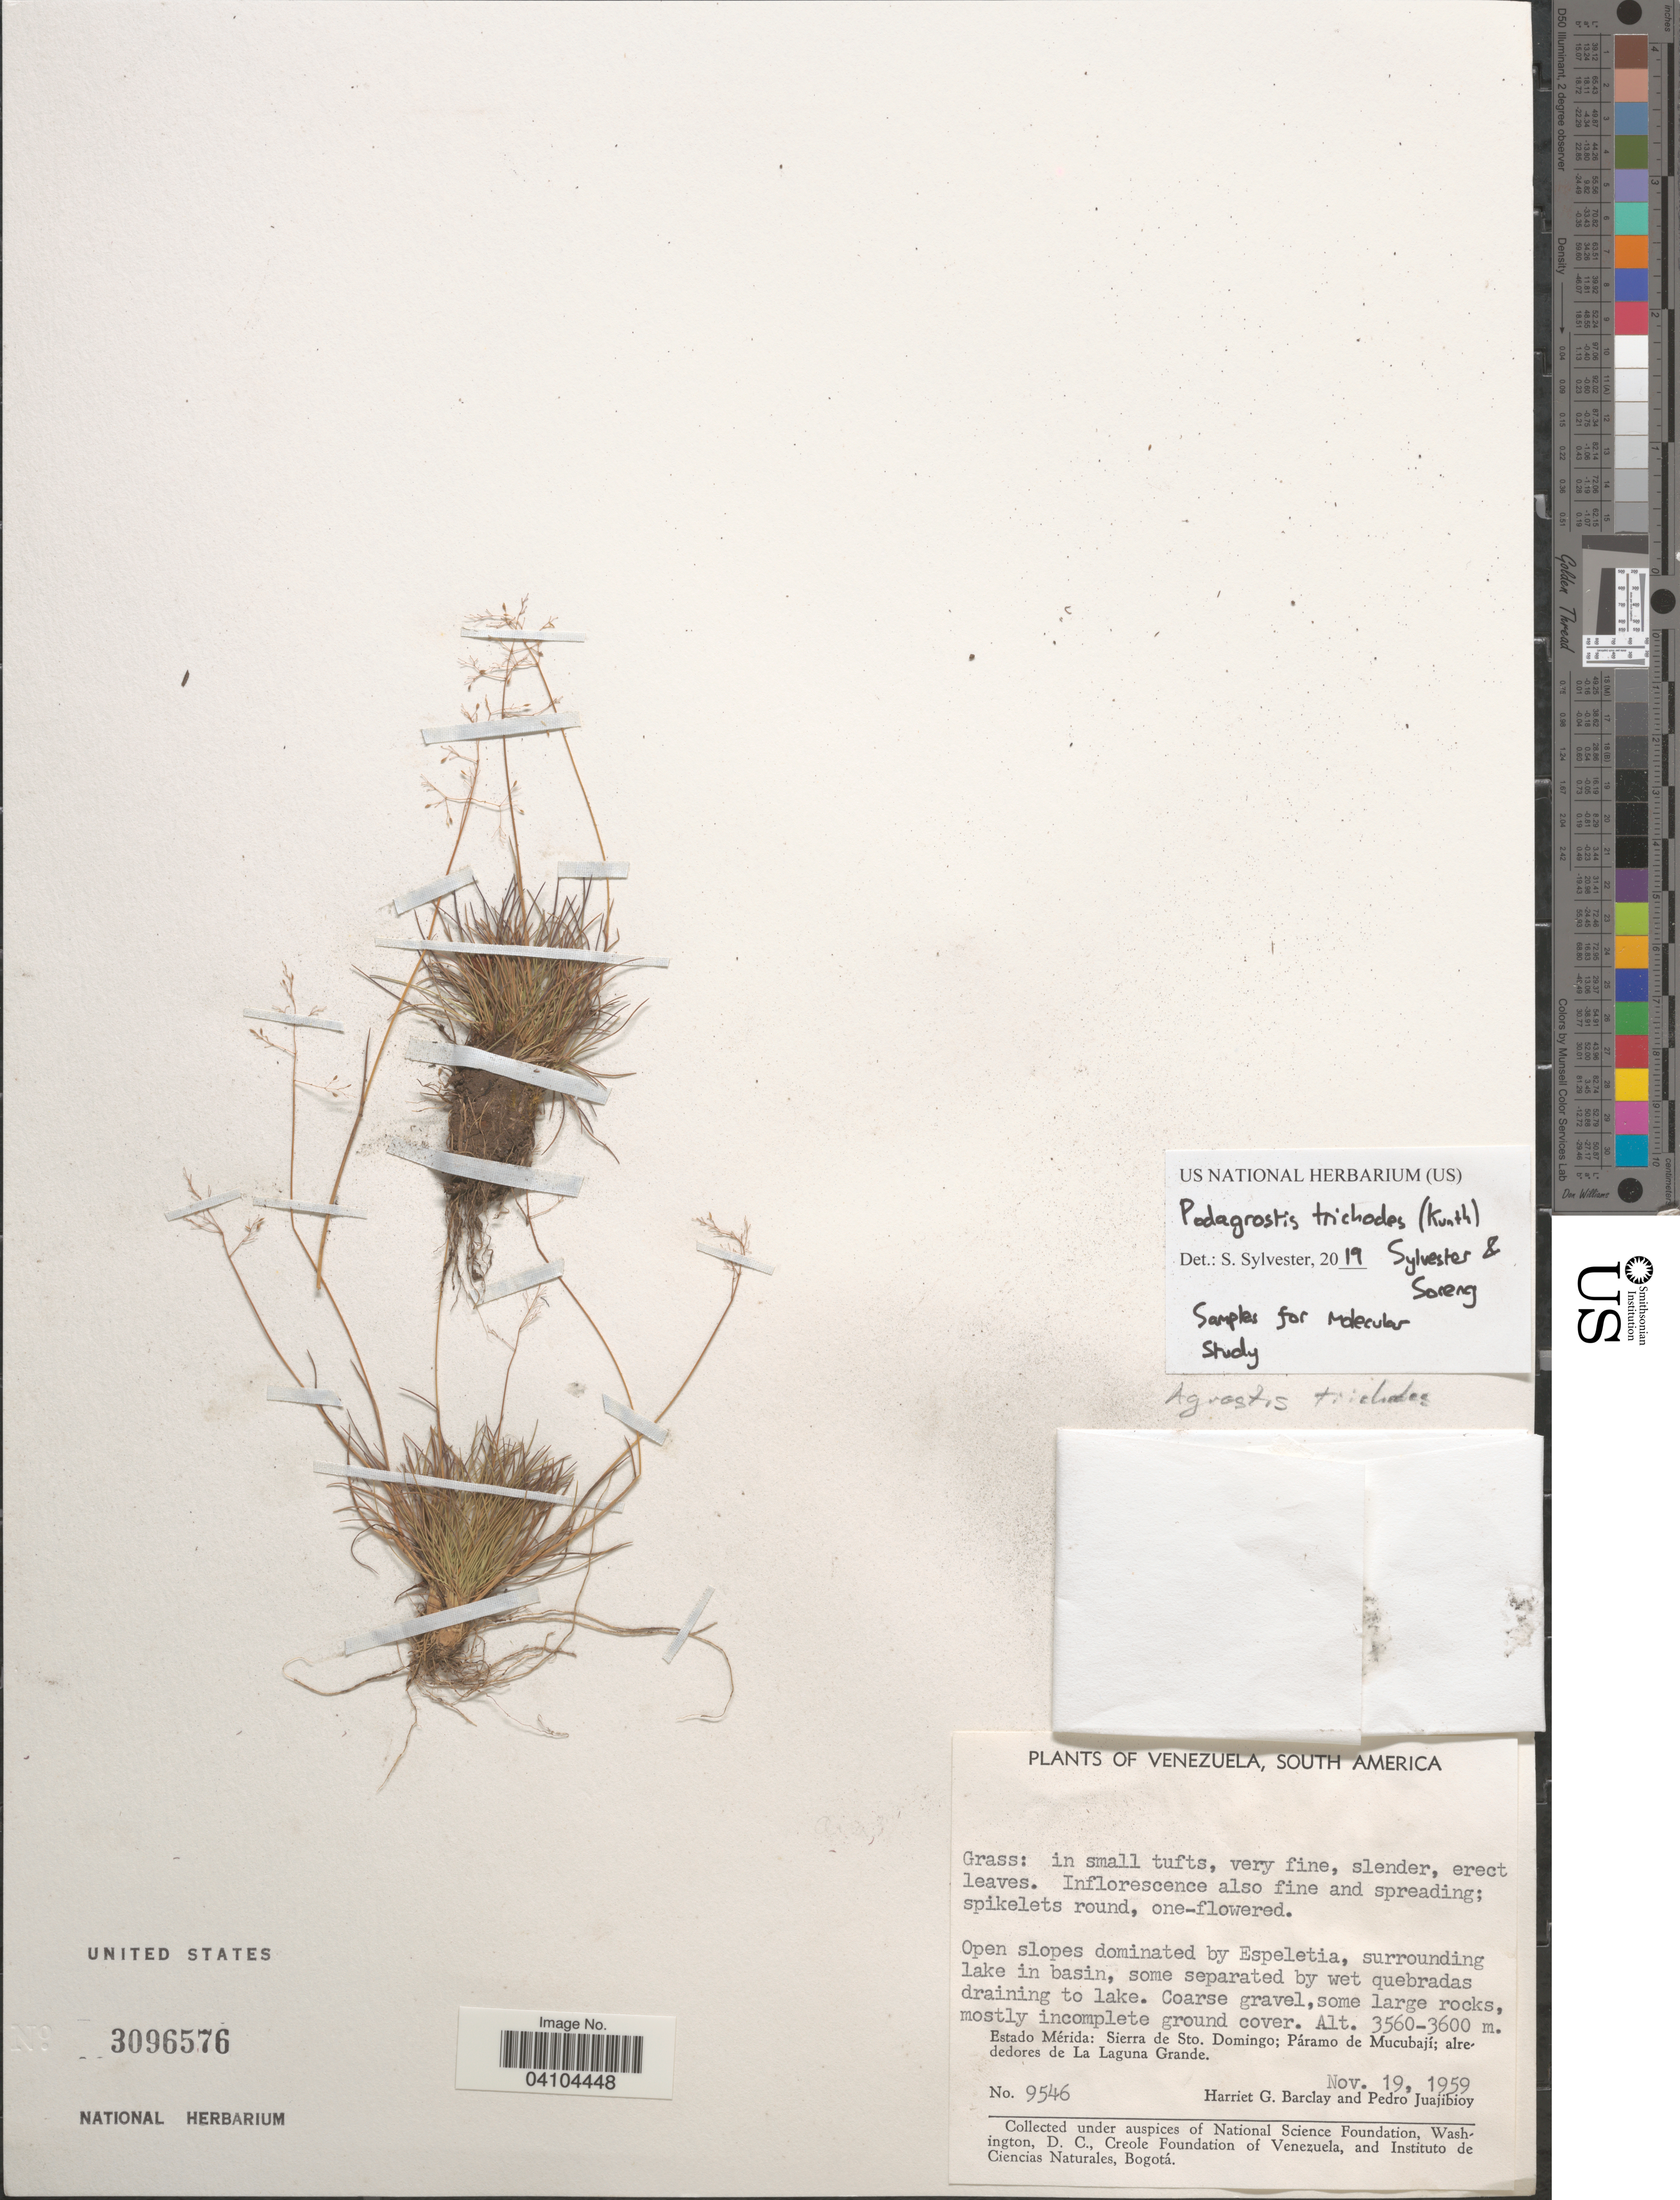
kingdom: Plantae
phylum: Tracheophyta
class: Liliopsida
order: Poales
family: Poaceae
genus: Agrostis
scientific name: Agrostis trichodes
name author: (Kunth) Roem. & Schult.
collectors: H. G. Barclay & P. Juajibioy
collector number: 9546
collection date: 1959-11-19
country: Venezuela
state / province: Merida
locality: Sierra de Sto. Domingo; Páramo de Mucubají; alrededores de La Laguna Grande.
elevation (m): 3560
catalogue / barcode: US 3096576